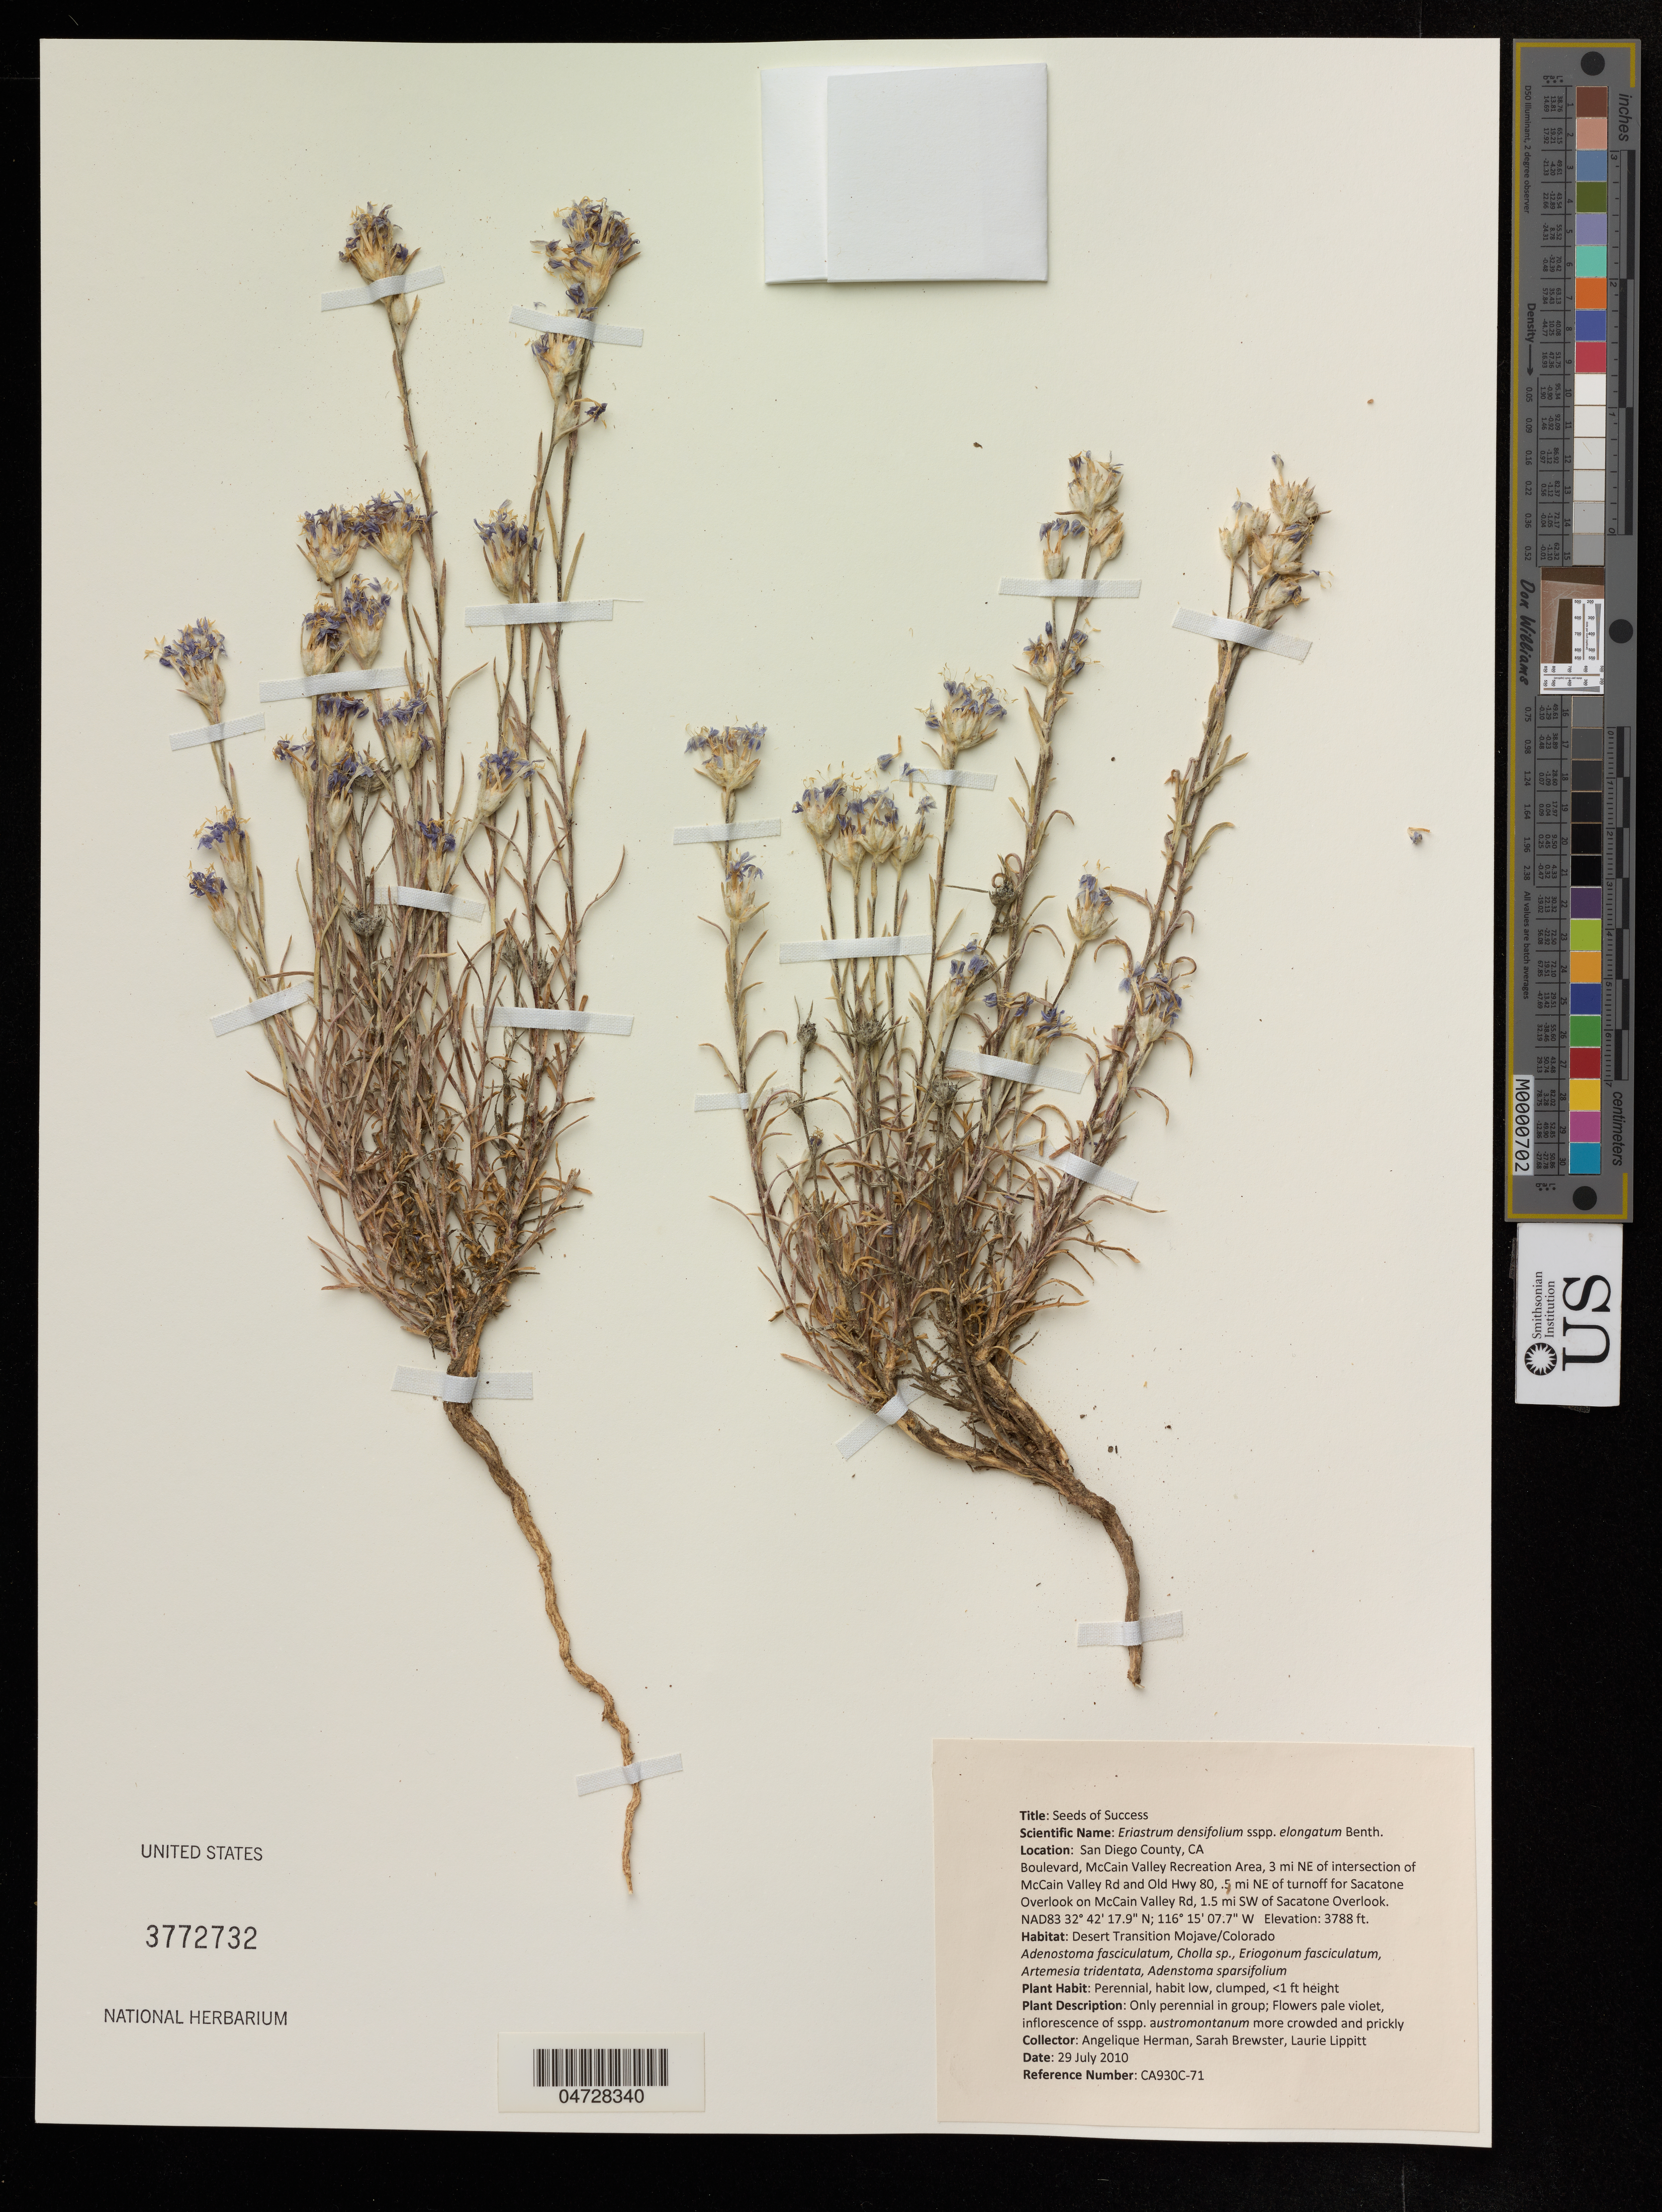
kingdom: Plantae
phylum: Tracheophyta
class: Magnoliopsida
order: Ericales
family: Polemoniaceae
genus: Eriastrum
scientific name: Eriastrum densifolium subsp. elongatum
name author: (Benth.) H. Mason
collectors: A. Herman, S. Brewster & L. Lippit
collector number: CA930C-71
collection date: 2010-07-29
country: United States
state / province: California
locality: San Diego County, Boulevard, McCain Valley Recreation Area, 3 mi NE of intersection of McCain Valley Rd and Old Hwy 80,. 5 mi NE of turnoff for Sacatone Overlook on McCain Valley Rd, 1.5 mi SW of Sacatone Overlook.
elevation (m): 1155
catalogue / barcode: US 3772732